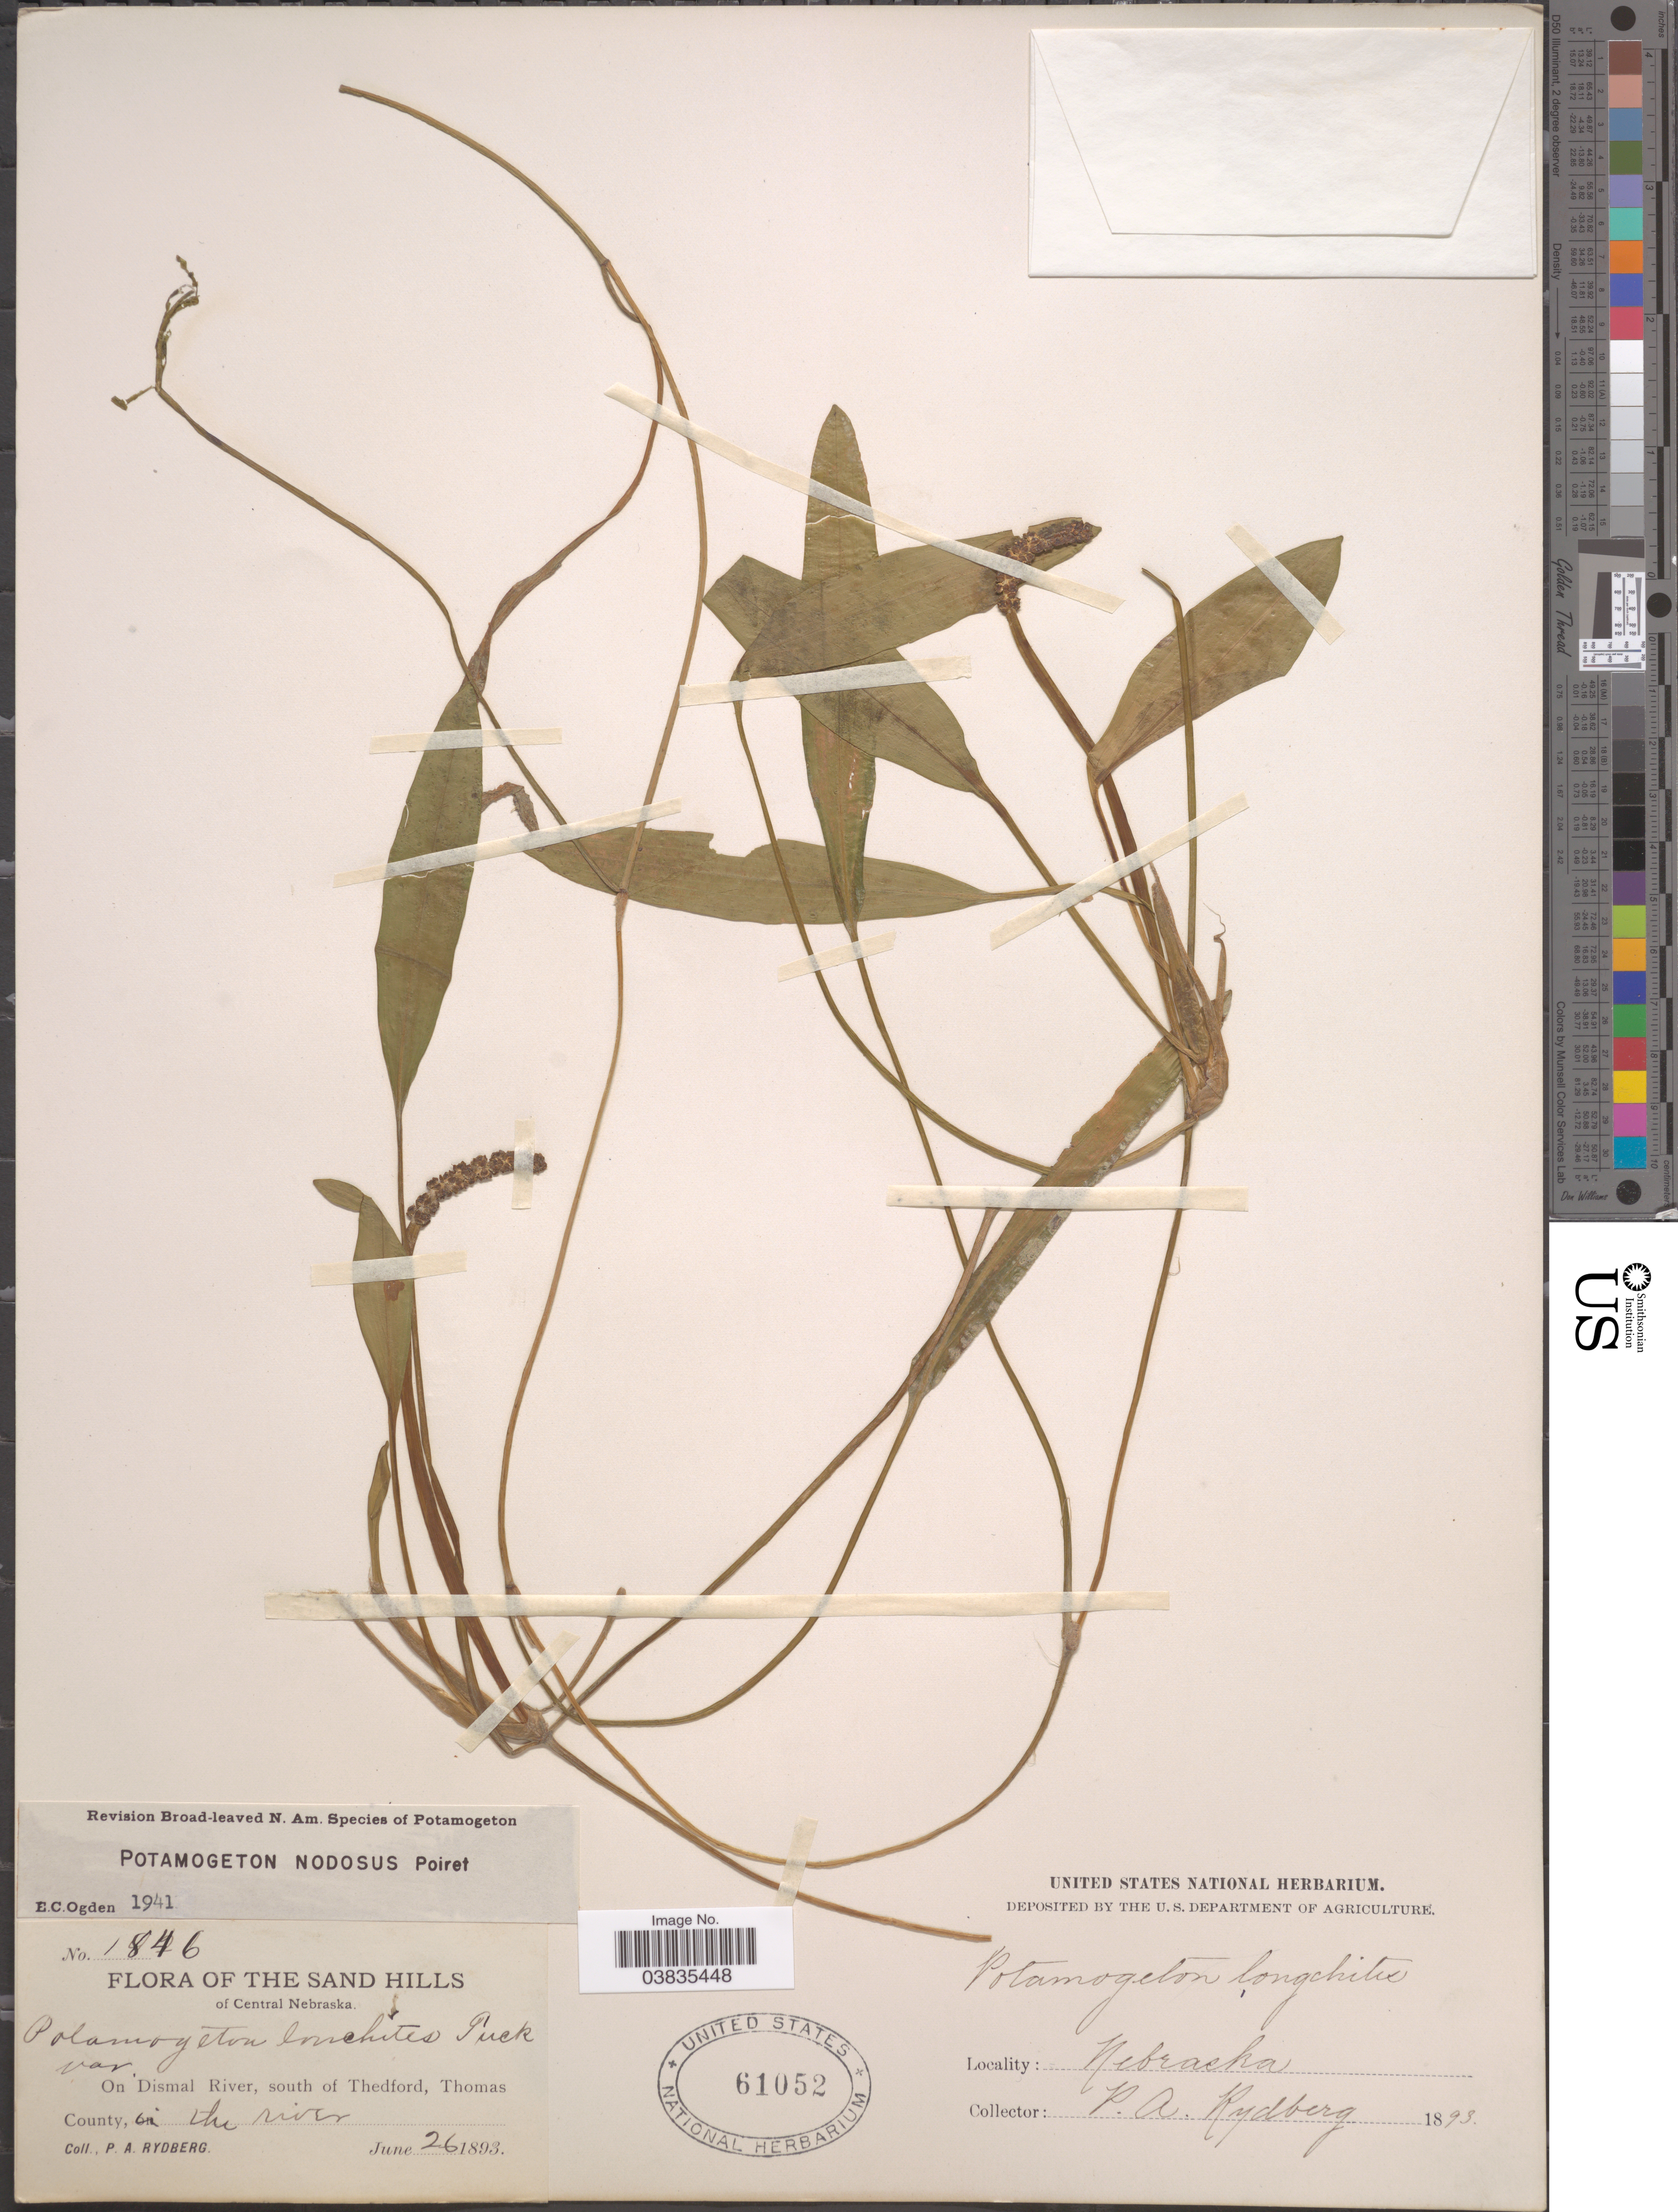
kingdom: Plantae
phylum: Tracheophyta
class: Liliopsida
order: Alismatales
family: Potamogetonaceae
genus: Potamogeton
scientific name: Potamogeton nodosus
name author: Poir.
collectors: P. A. Rydberg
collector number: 1846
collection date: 1893-06-26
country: United States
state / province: Nebraska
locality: Sand Hills of Central Nebraska. On Dismal River, south of Thedford, Thomas County, in the river.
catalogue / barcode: US 61052